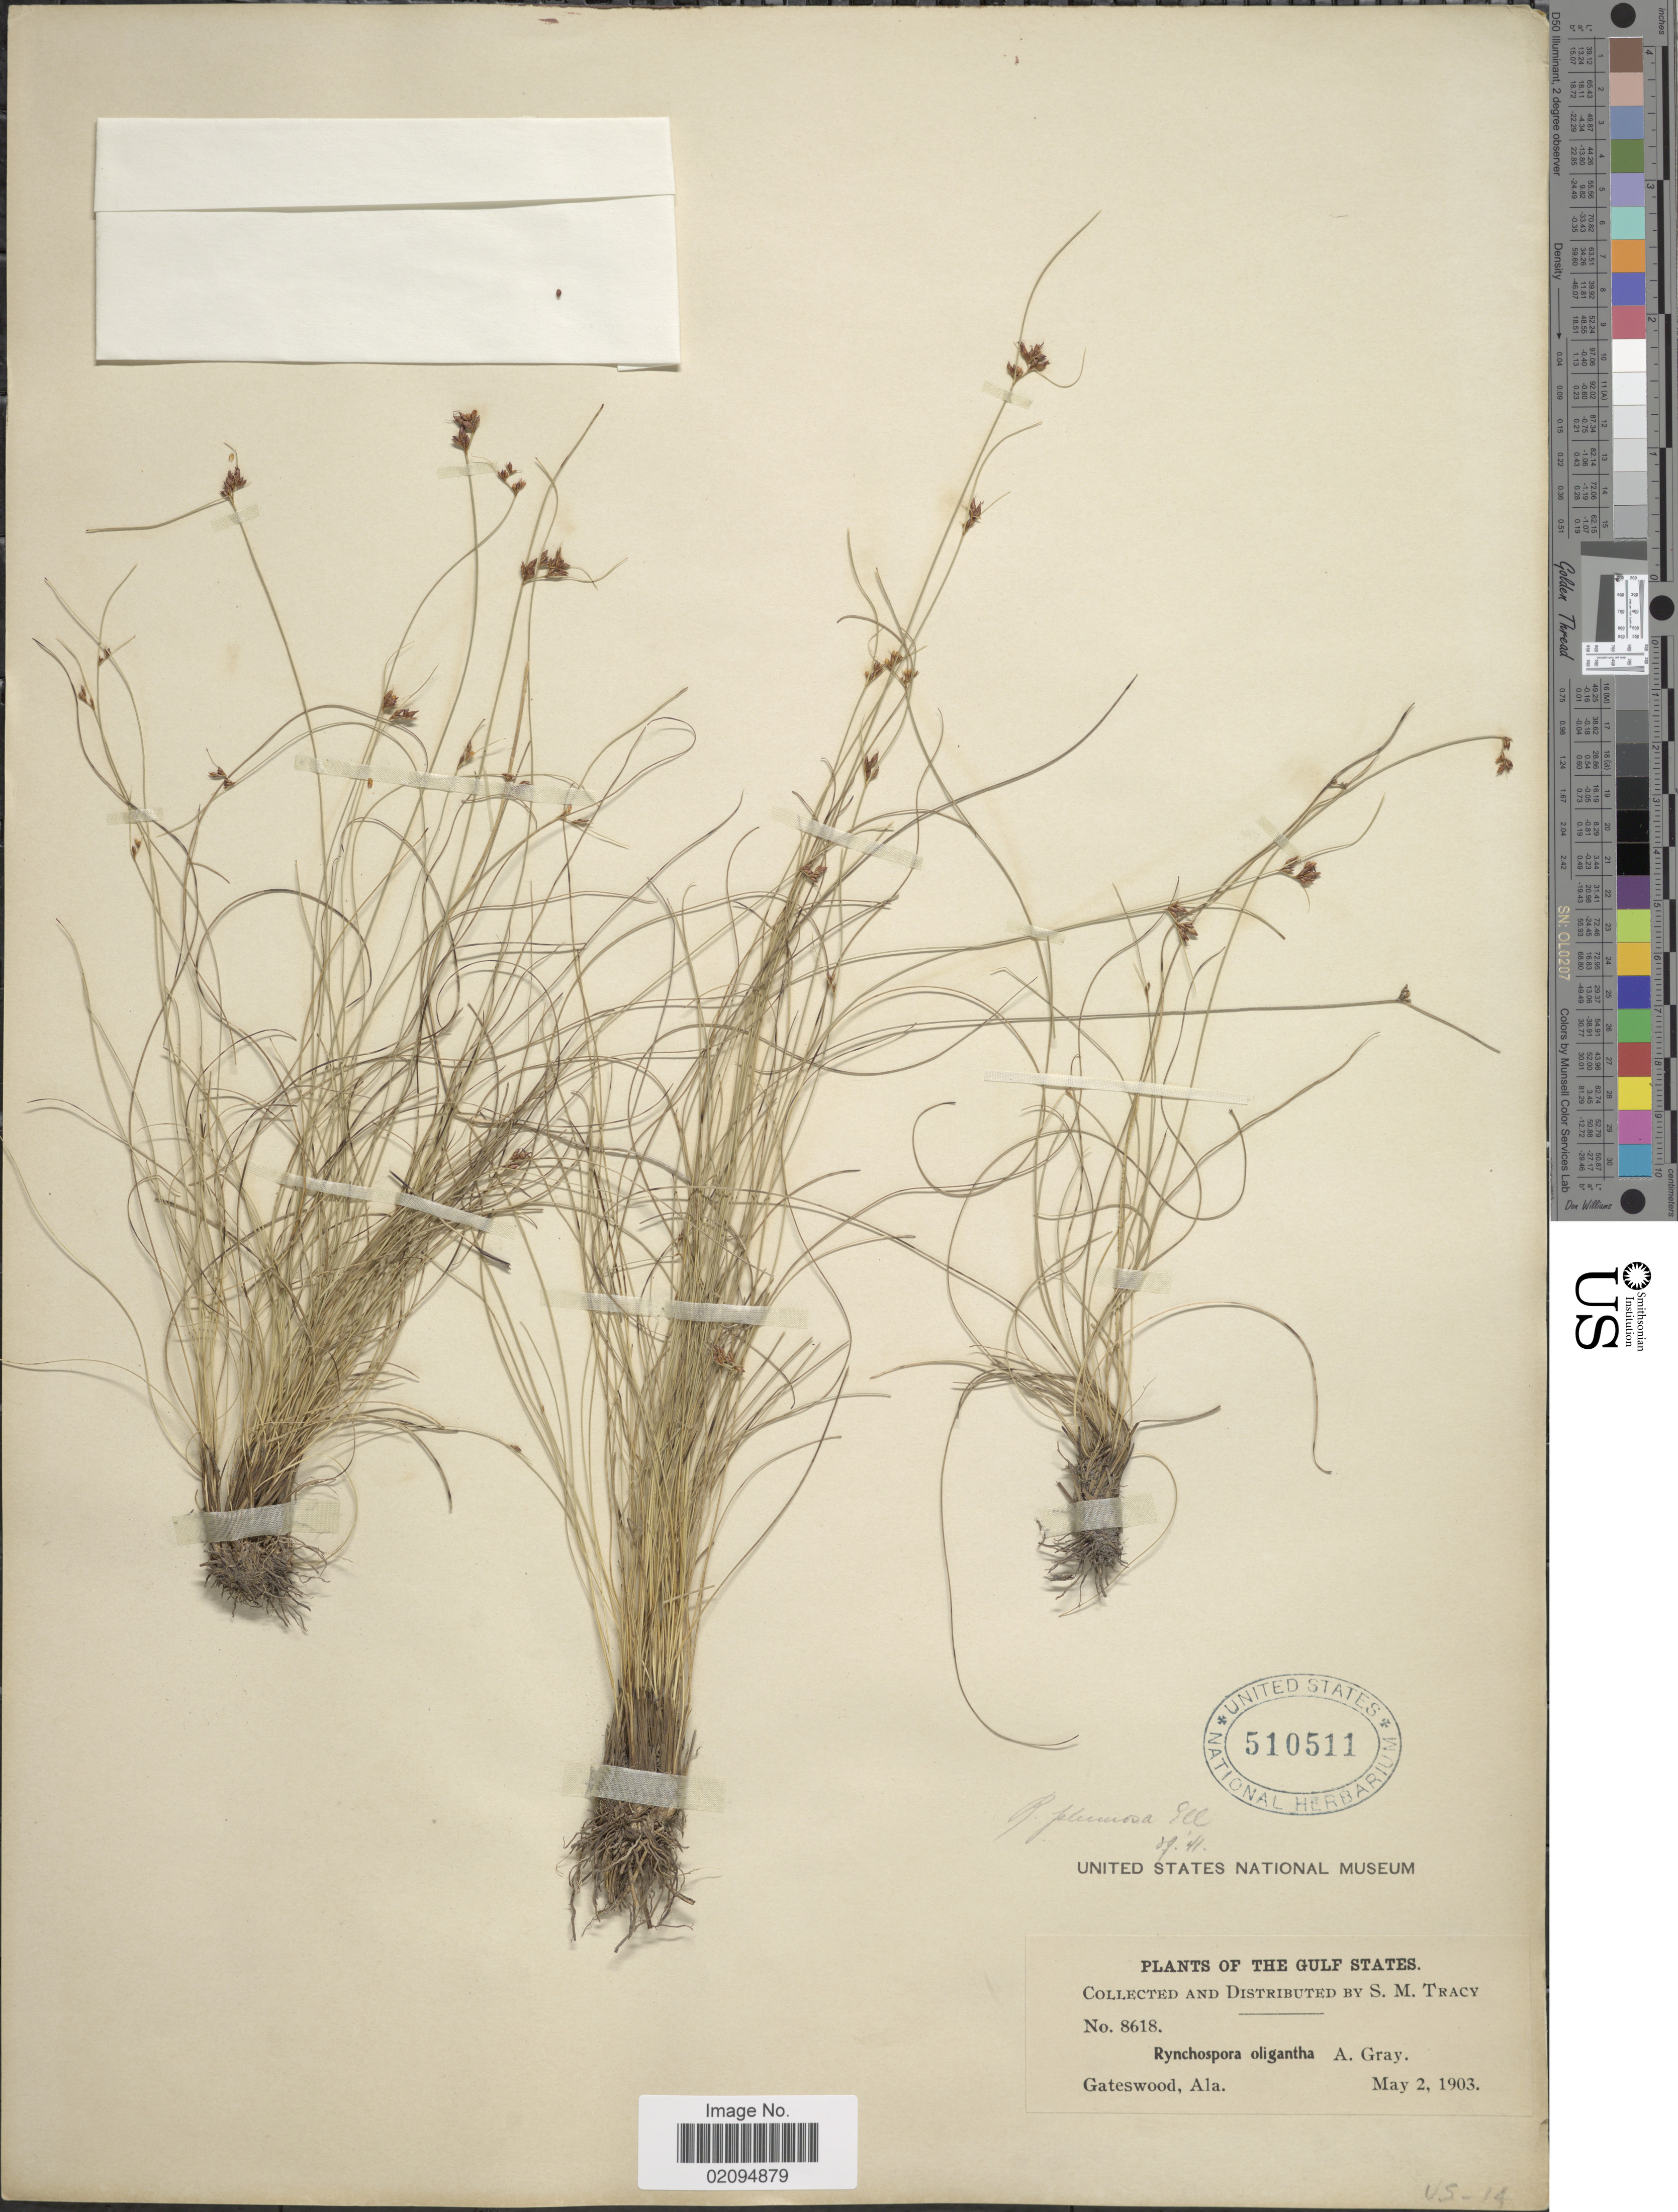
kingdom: Plantae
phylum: Tracheophyta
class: Liliopsida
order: Poales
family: Cyperaceae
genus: Rhynchospora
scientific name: Rhynchospora plumosa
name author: Elliott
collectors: S. M. Tracy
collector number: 8618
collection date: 1903-05-02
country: United States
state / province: Alabama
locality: The Gulf States, Gateswood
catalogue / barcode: US 510511